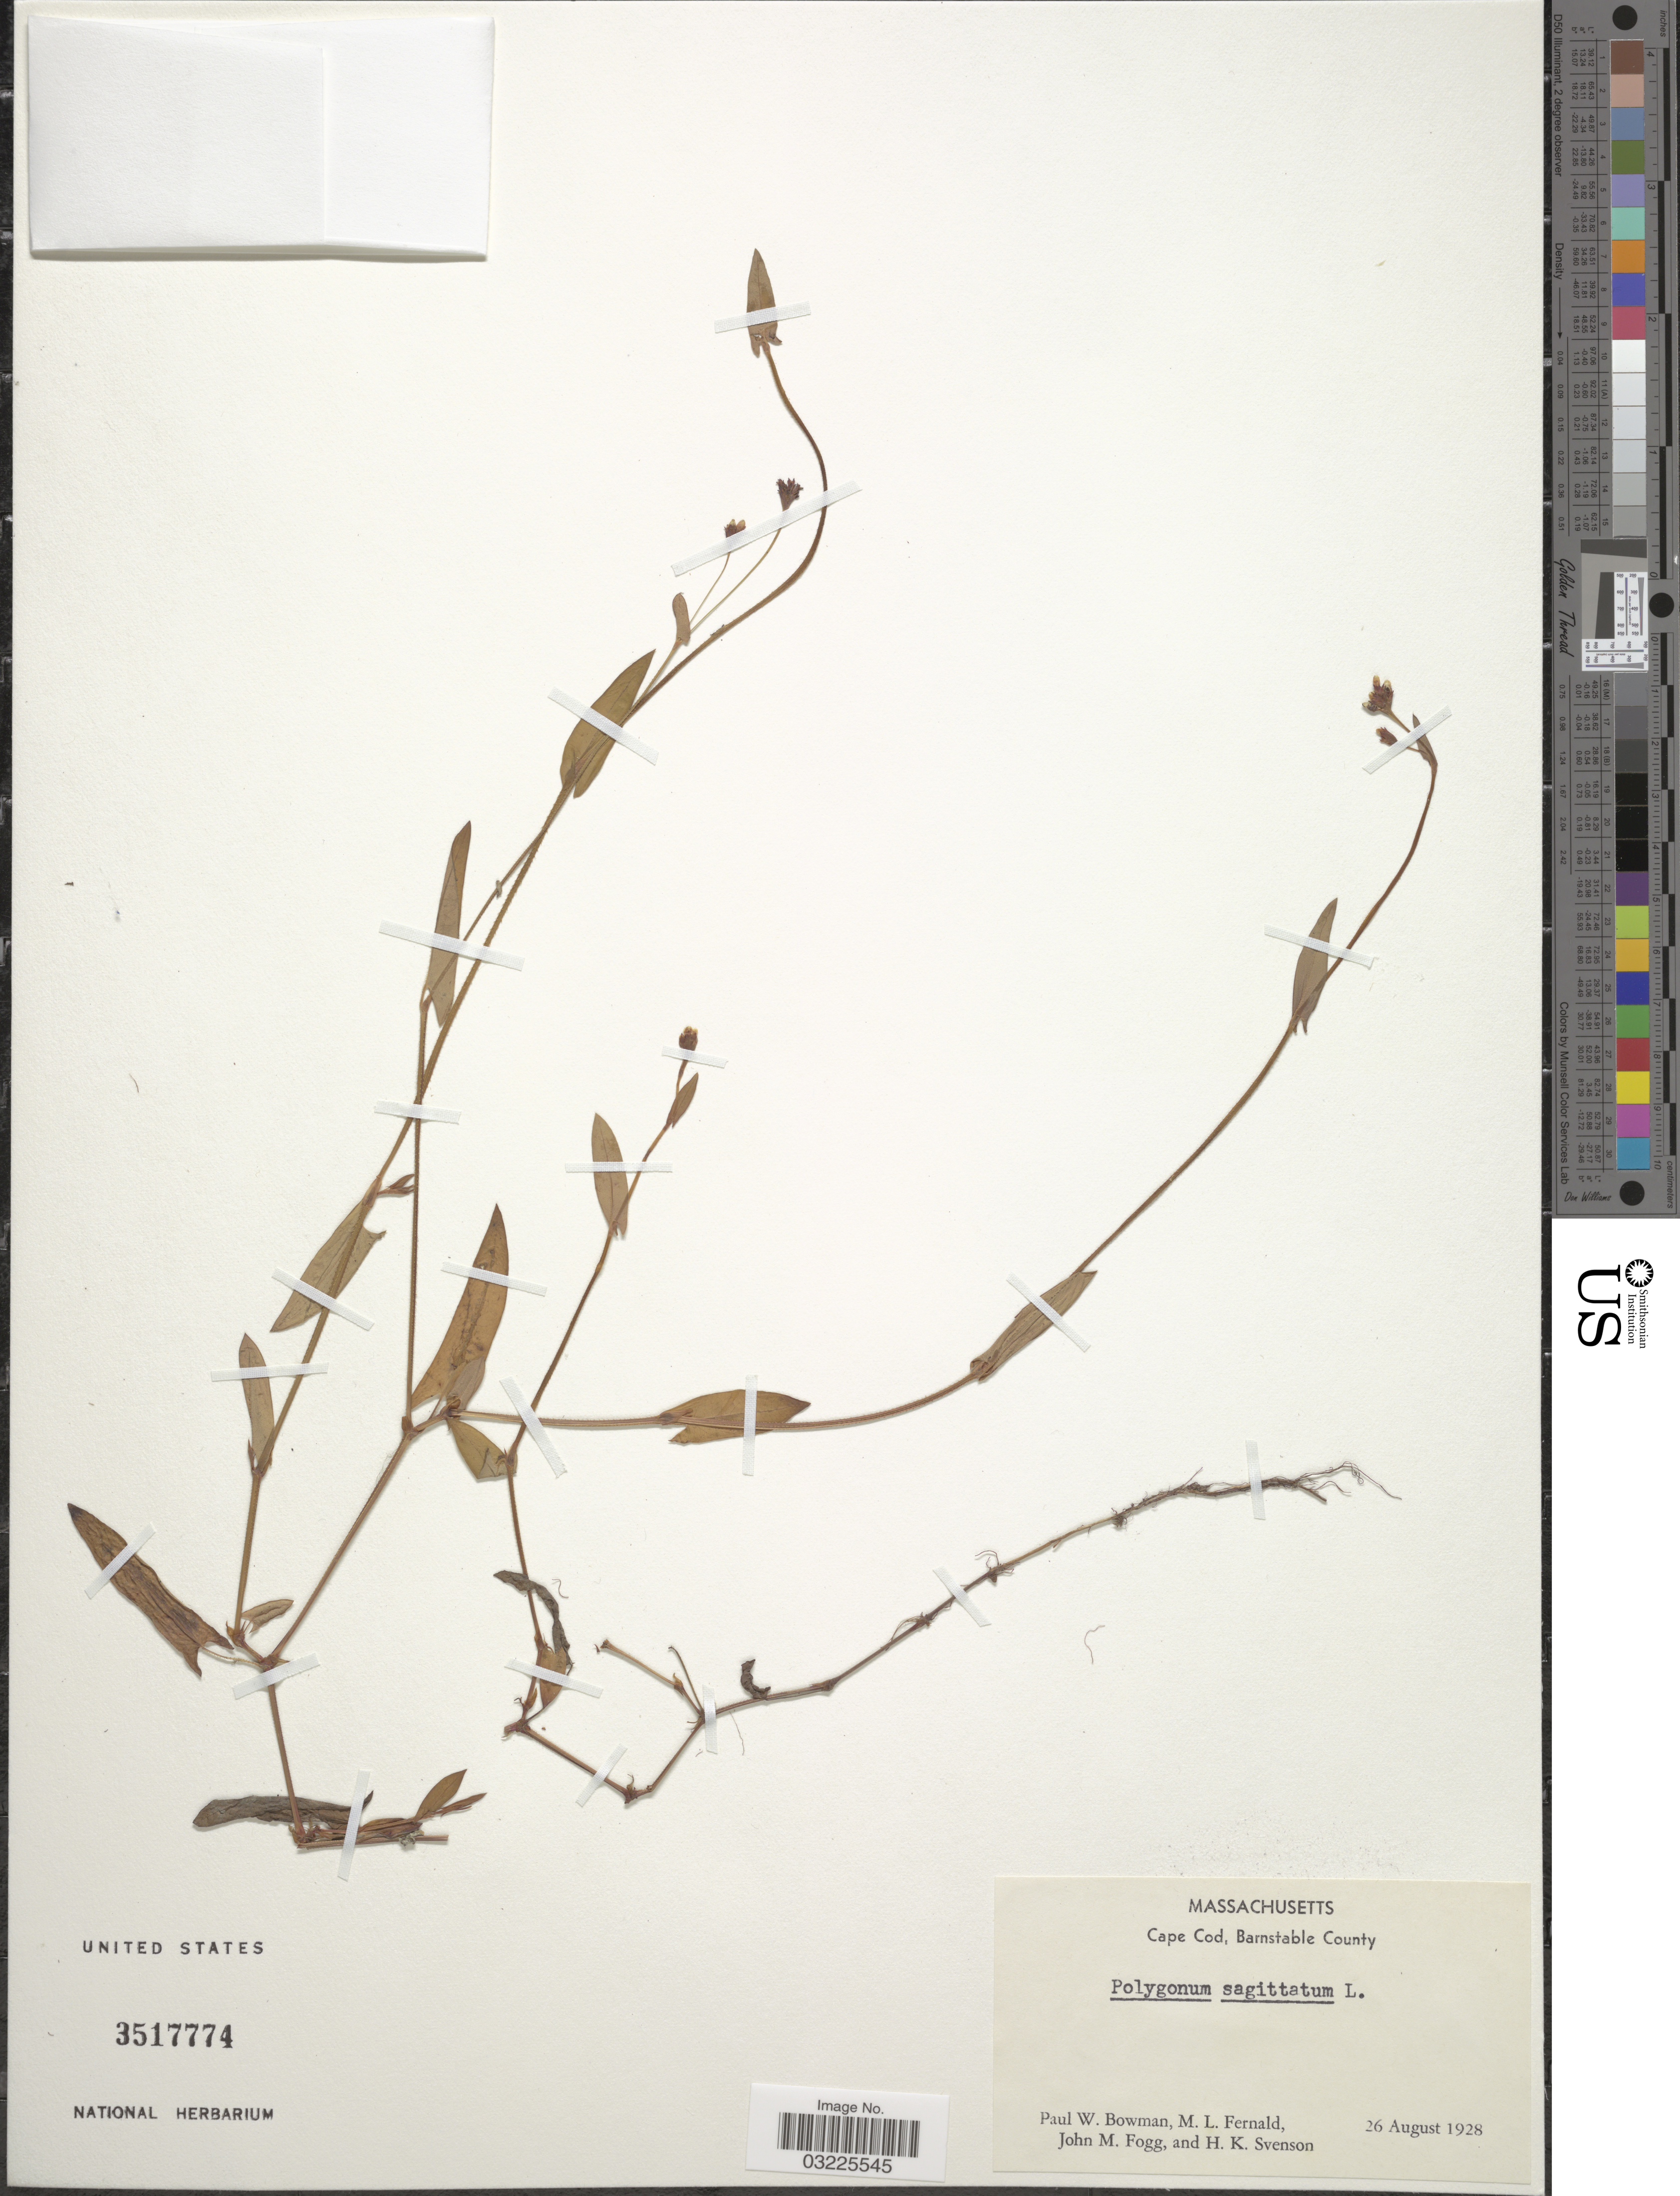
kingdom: Plantae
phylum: Tracheophyta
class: Magnoliopsida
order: Caryophyllales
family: Polygonaceae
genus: Persicaria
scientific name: Persicaria sagittata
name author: (L.) H. Gross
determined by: Atha, D. E.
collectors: P. Bowman, M. L. Fernald, J. Fogg & H. K. Svenson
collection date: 1928-08-26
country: United States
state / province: Massachusetts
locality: Cape Cod, Barnstable County.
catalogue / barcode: US 3517774